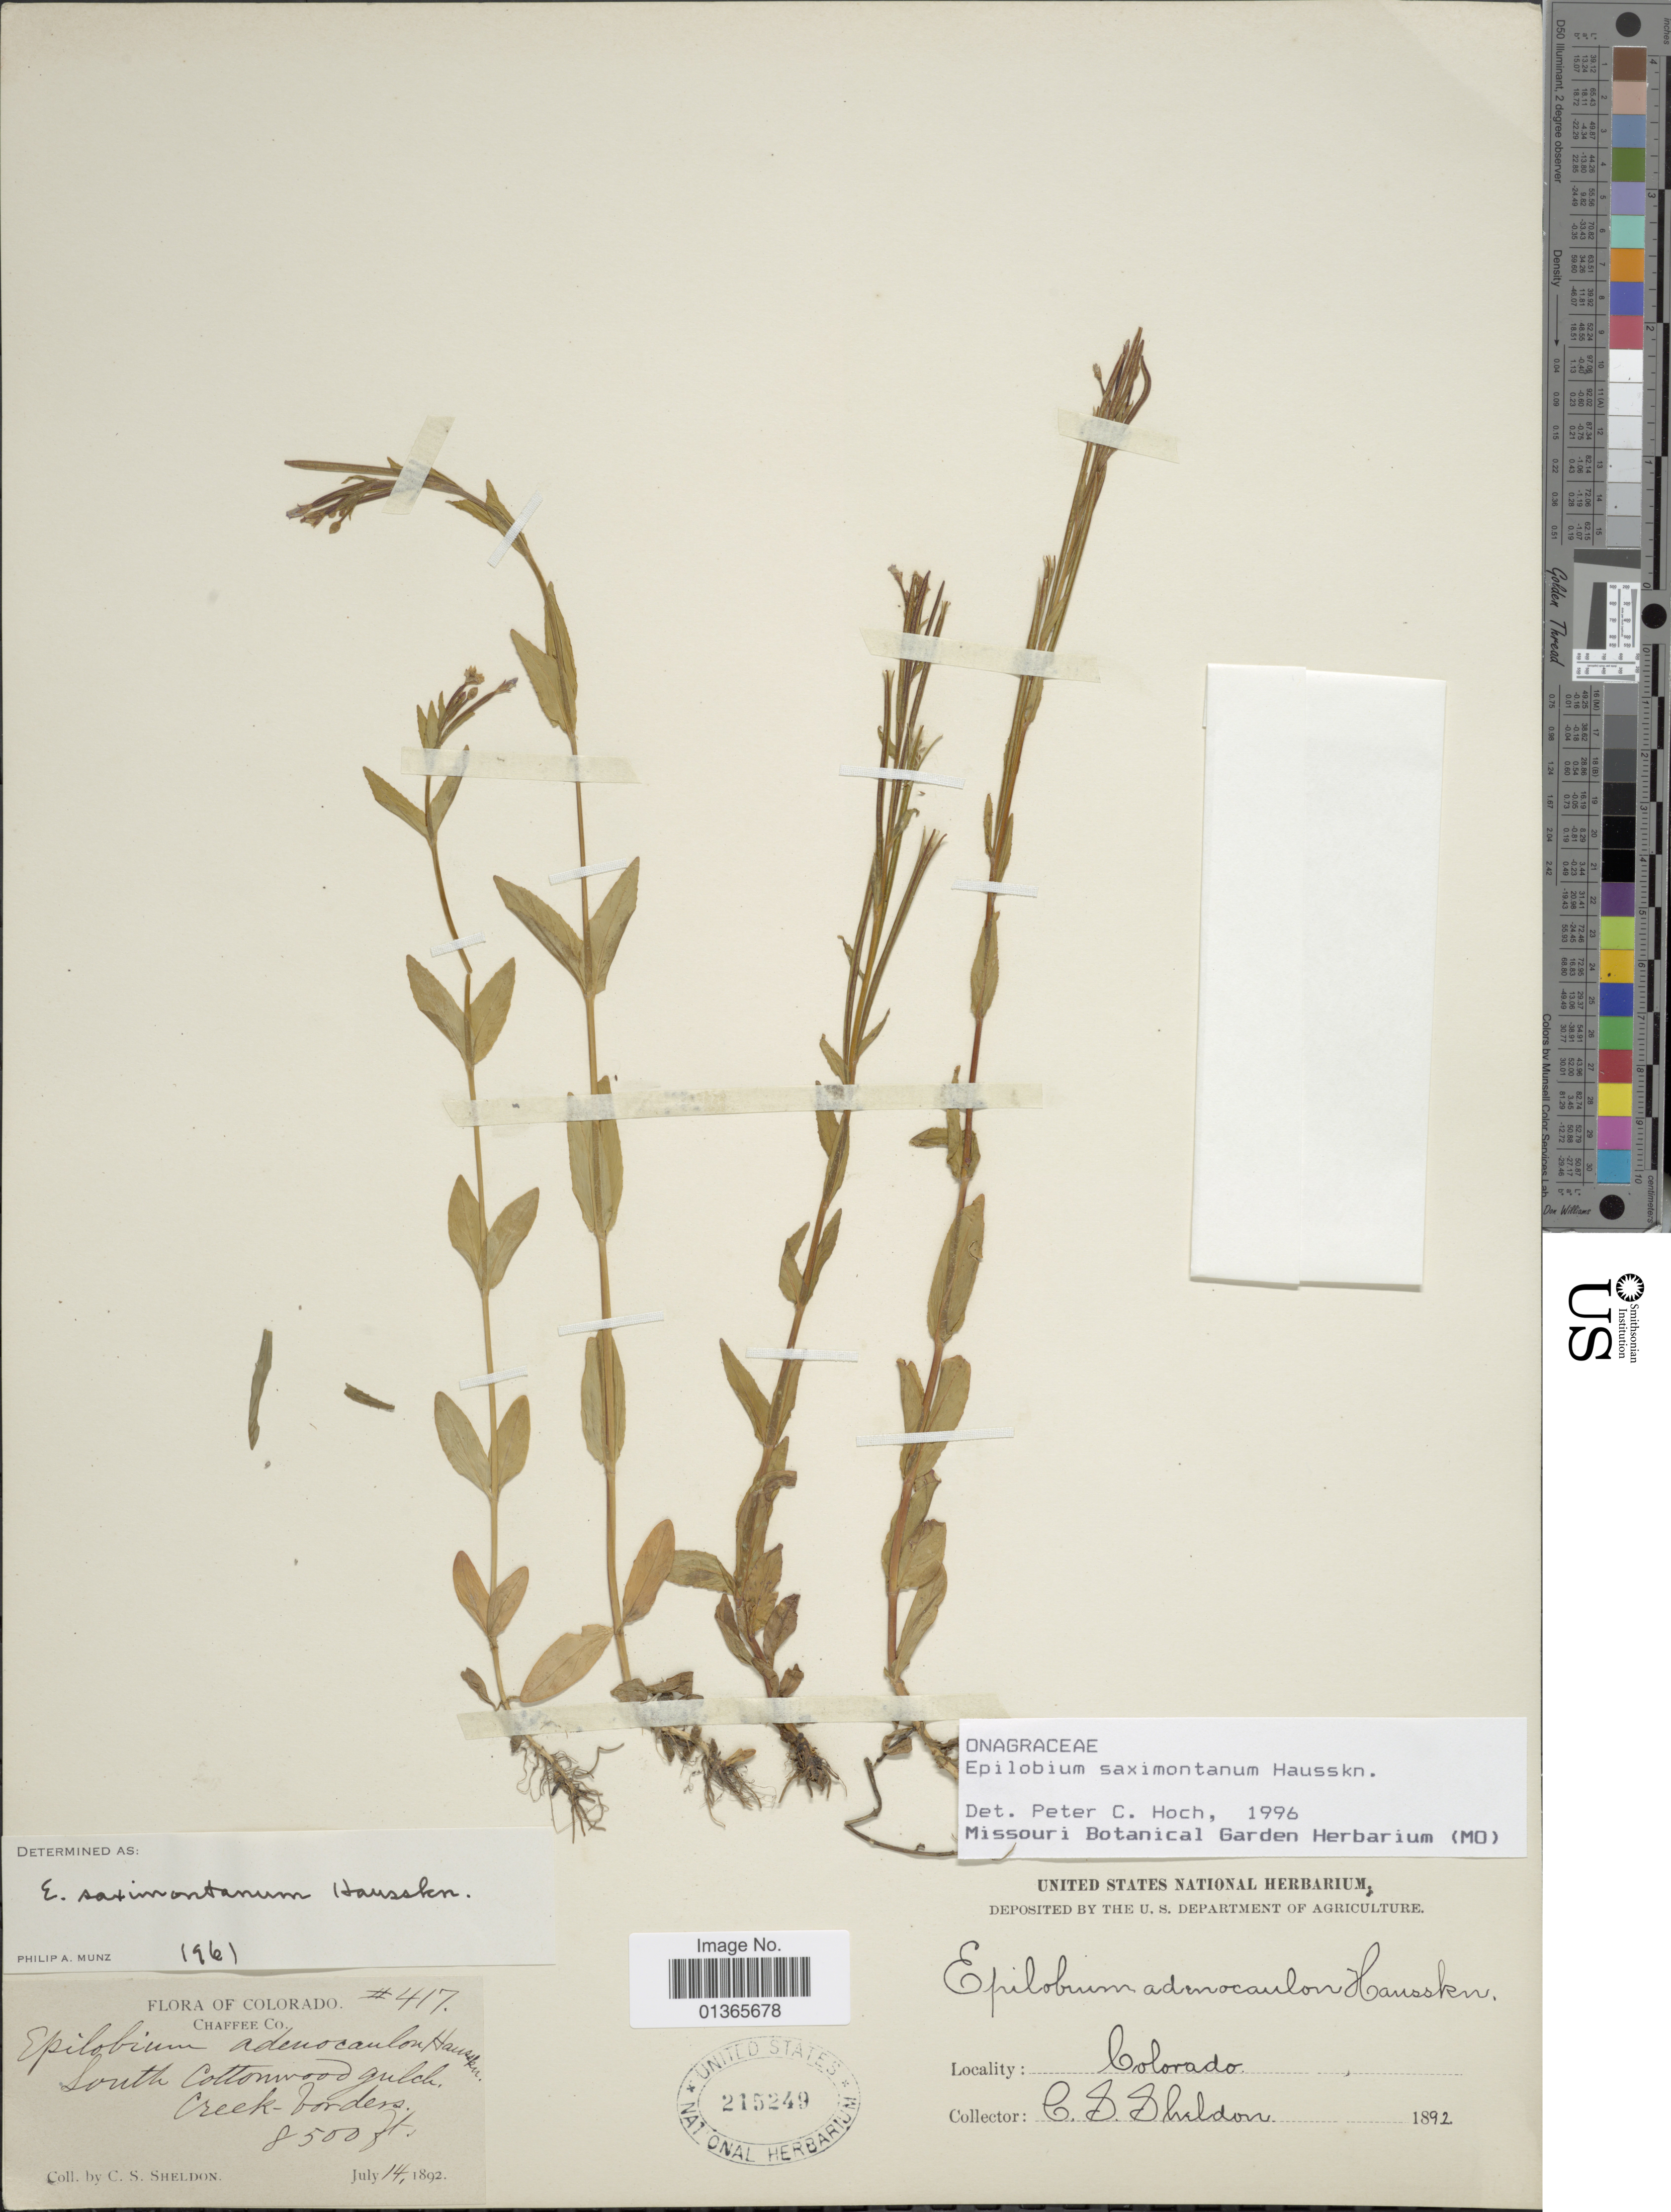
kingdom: Plantae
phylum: Tracheophyta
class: Magnoliopsida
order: Myrtales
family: Onagraceae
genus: Epilobium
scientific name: Epilobium saximontanum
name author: Hausskn.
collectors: C. S. Sheldon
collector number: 417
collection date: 1892-07-14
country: United States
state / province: Colorado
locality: Chaffee Co. South Cottonwood gulch.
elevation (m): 2591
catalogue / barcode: US 215249